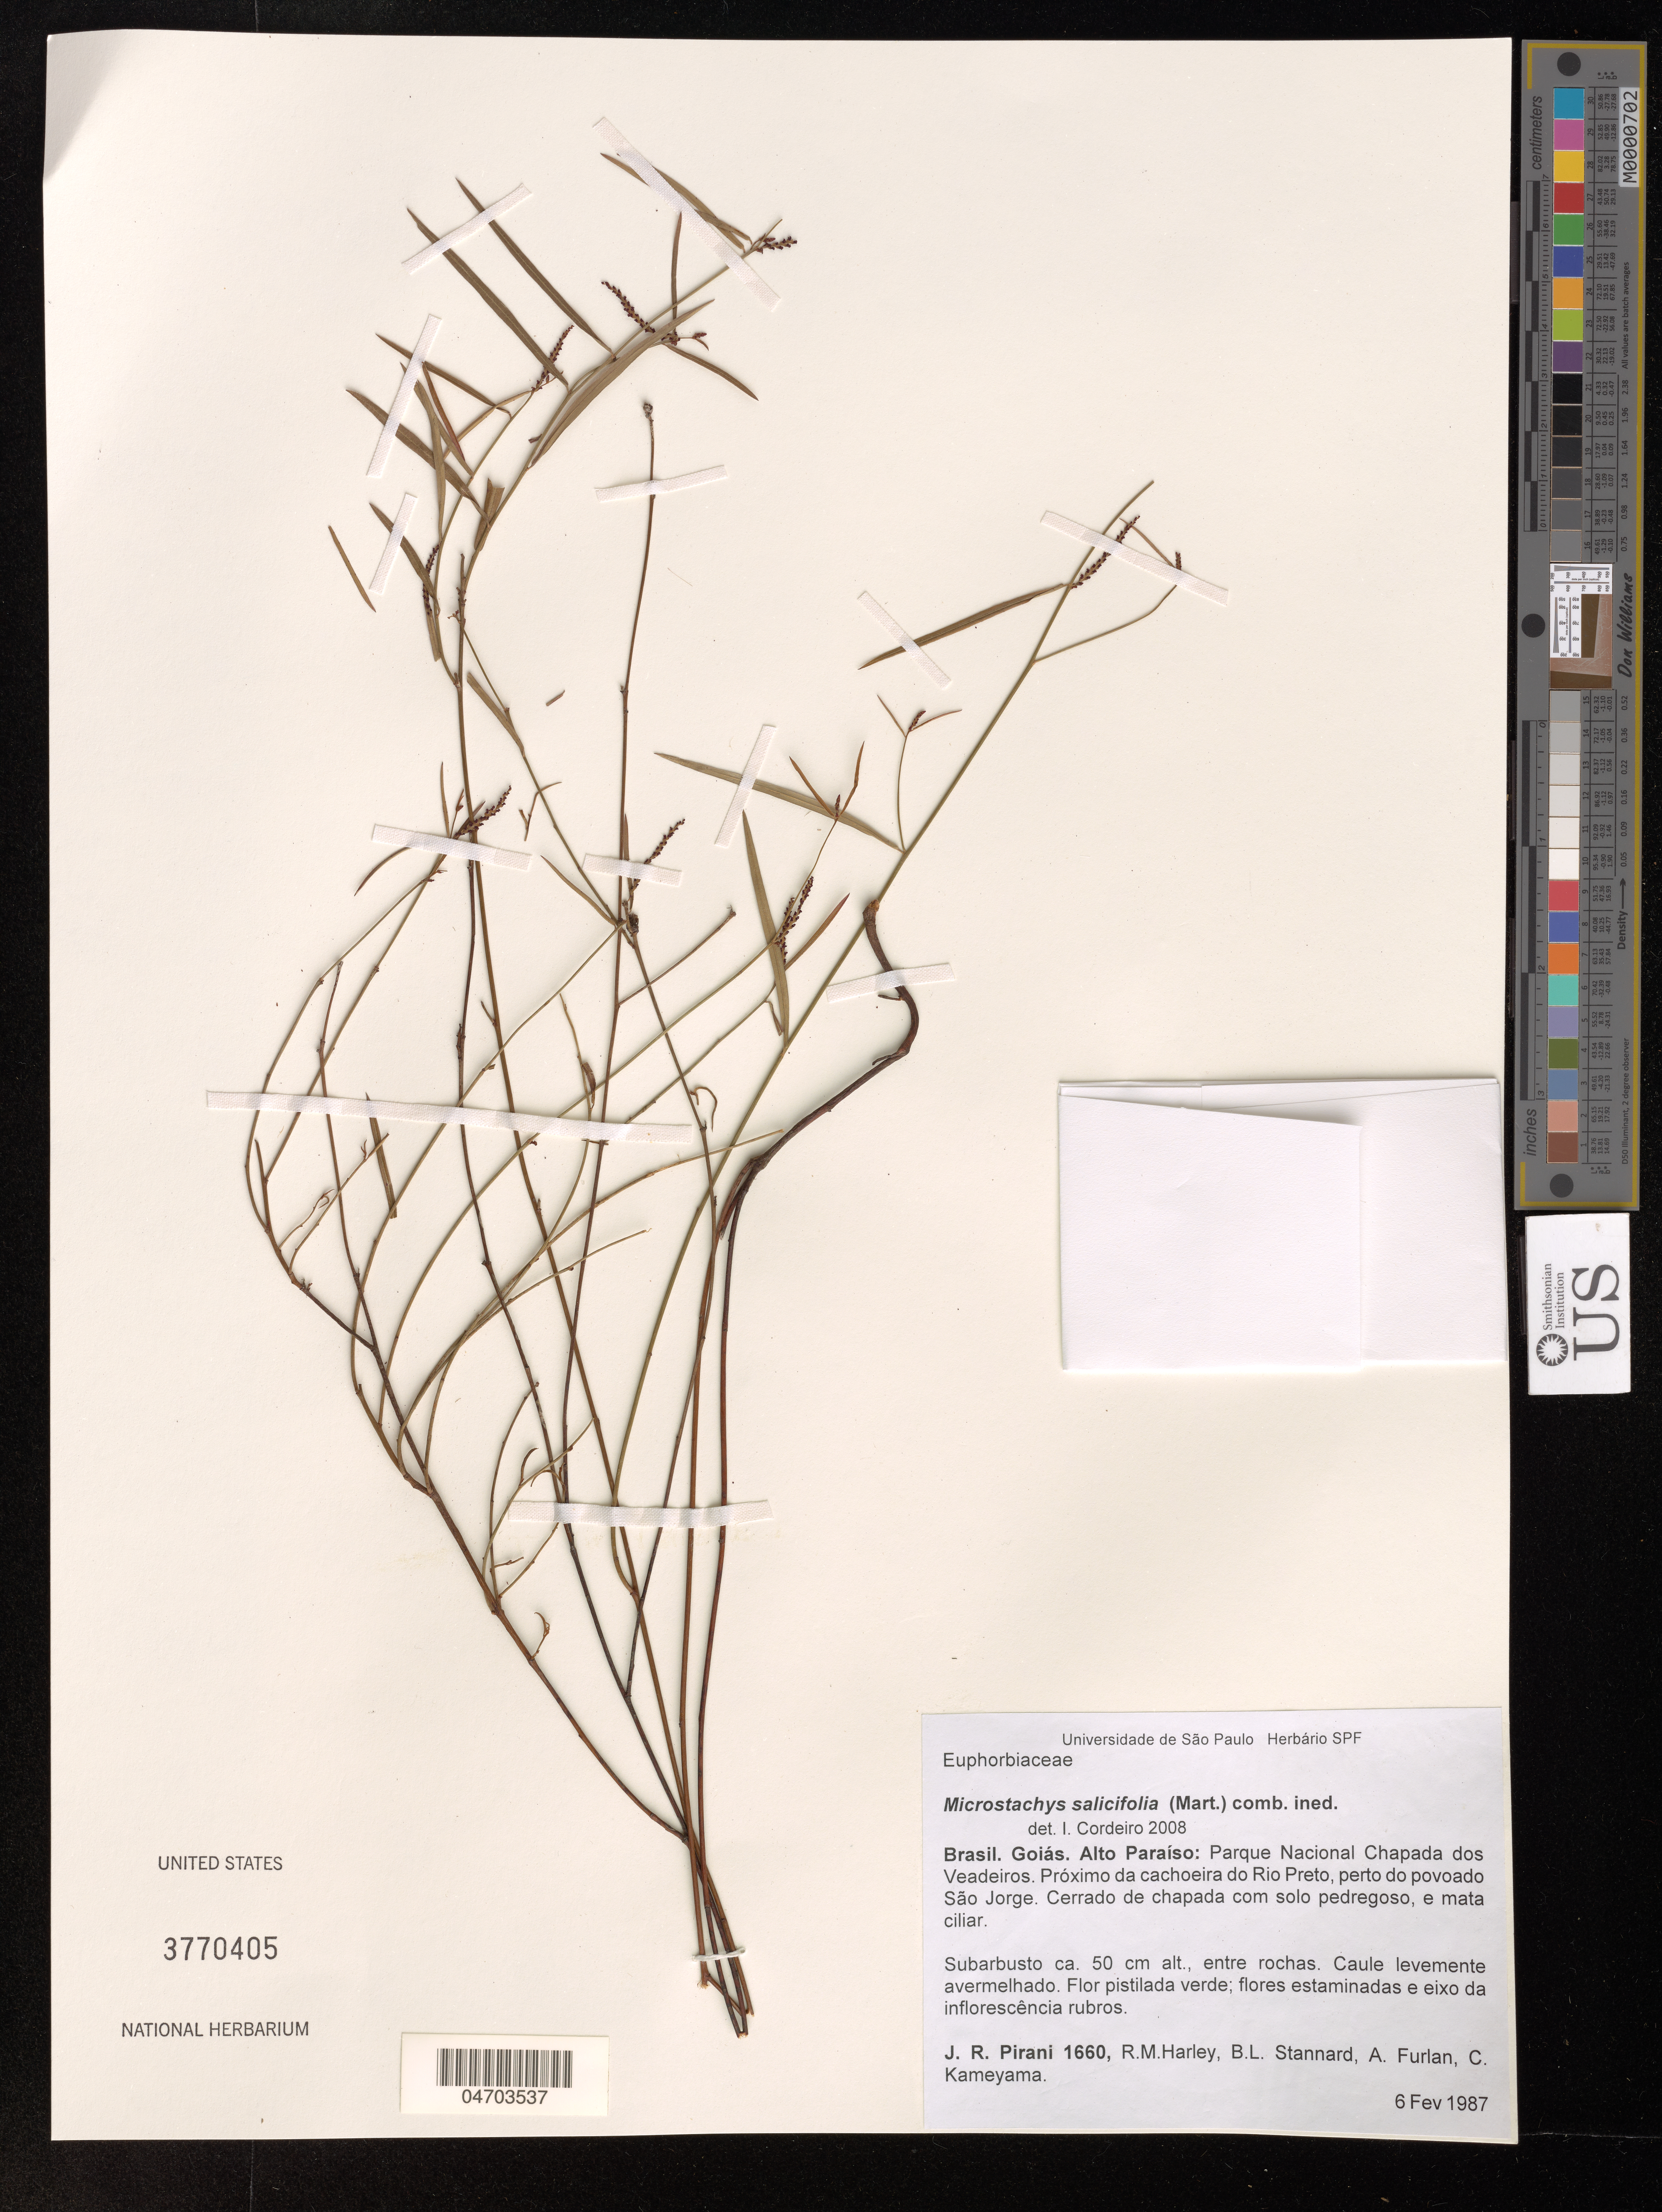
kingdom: Plantae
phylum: Tracheophyta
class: Magnoliopsida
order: Malpighiales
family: Euphorbiaceae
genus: Microstachys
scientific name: Microstachys salicifolia (Mart.) comb. ined.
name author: (Mart.) M.J. Silva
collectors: J. Pirani, R. Harley, B. Stannard & A. Furlan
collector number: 1660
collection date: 1987-02-06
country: Brazil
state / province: Goiás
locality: Alto Paraíso: Parque Nacional Chapada dos Veadeiros. Próximo da cachoeira do Rio Preto, perto do povoado São Jorge.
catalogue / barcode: US 3770405